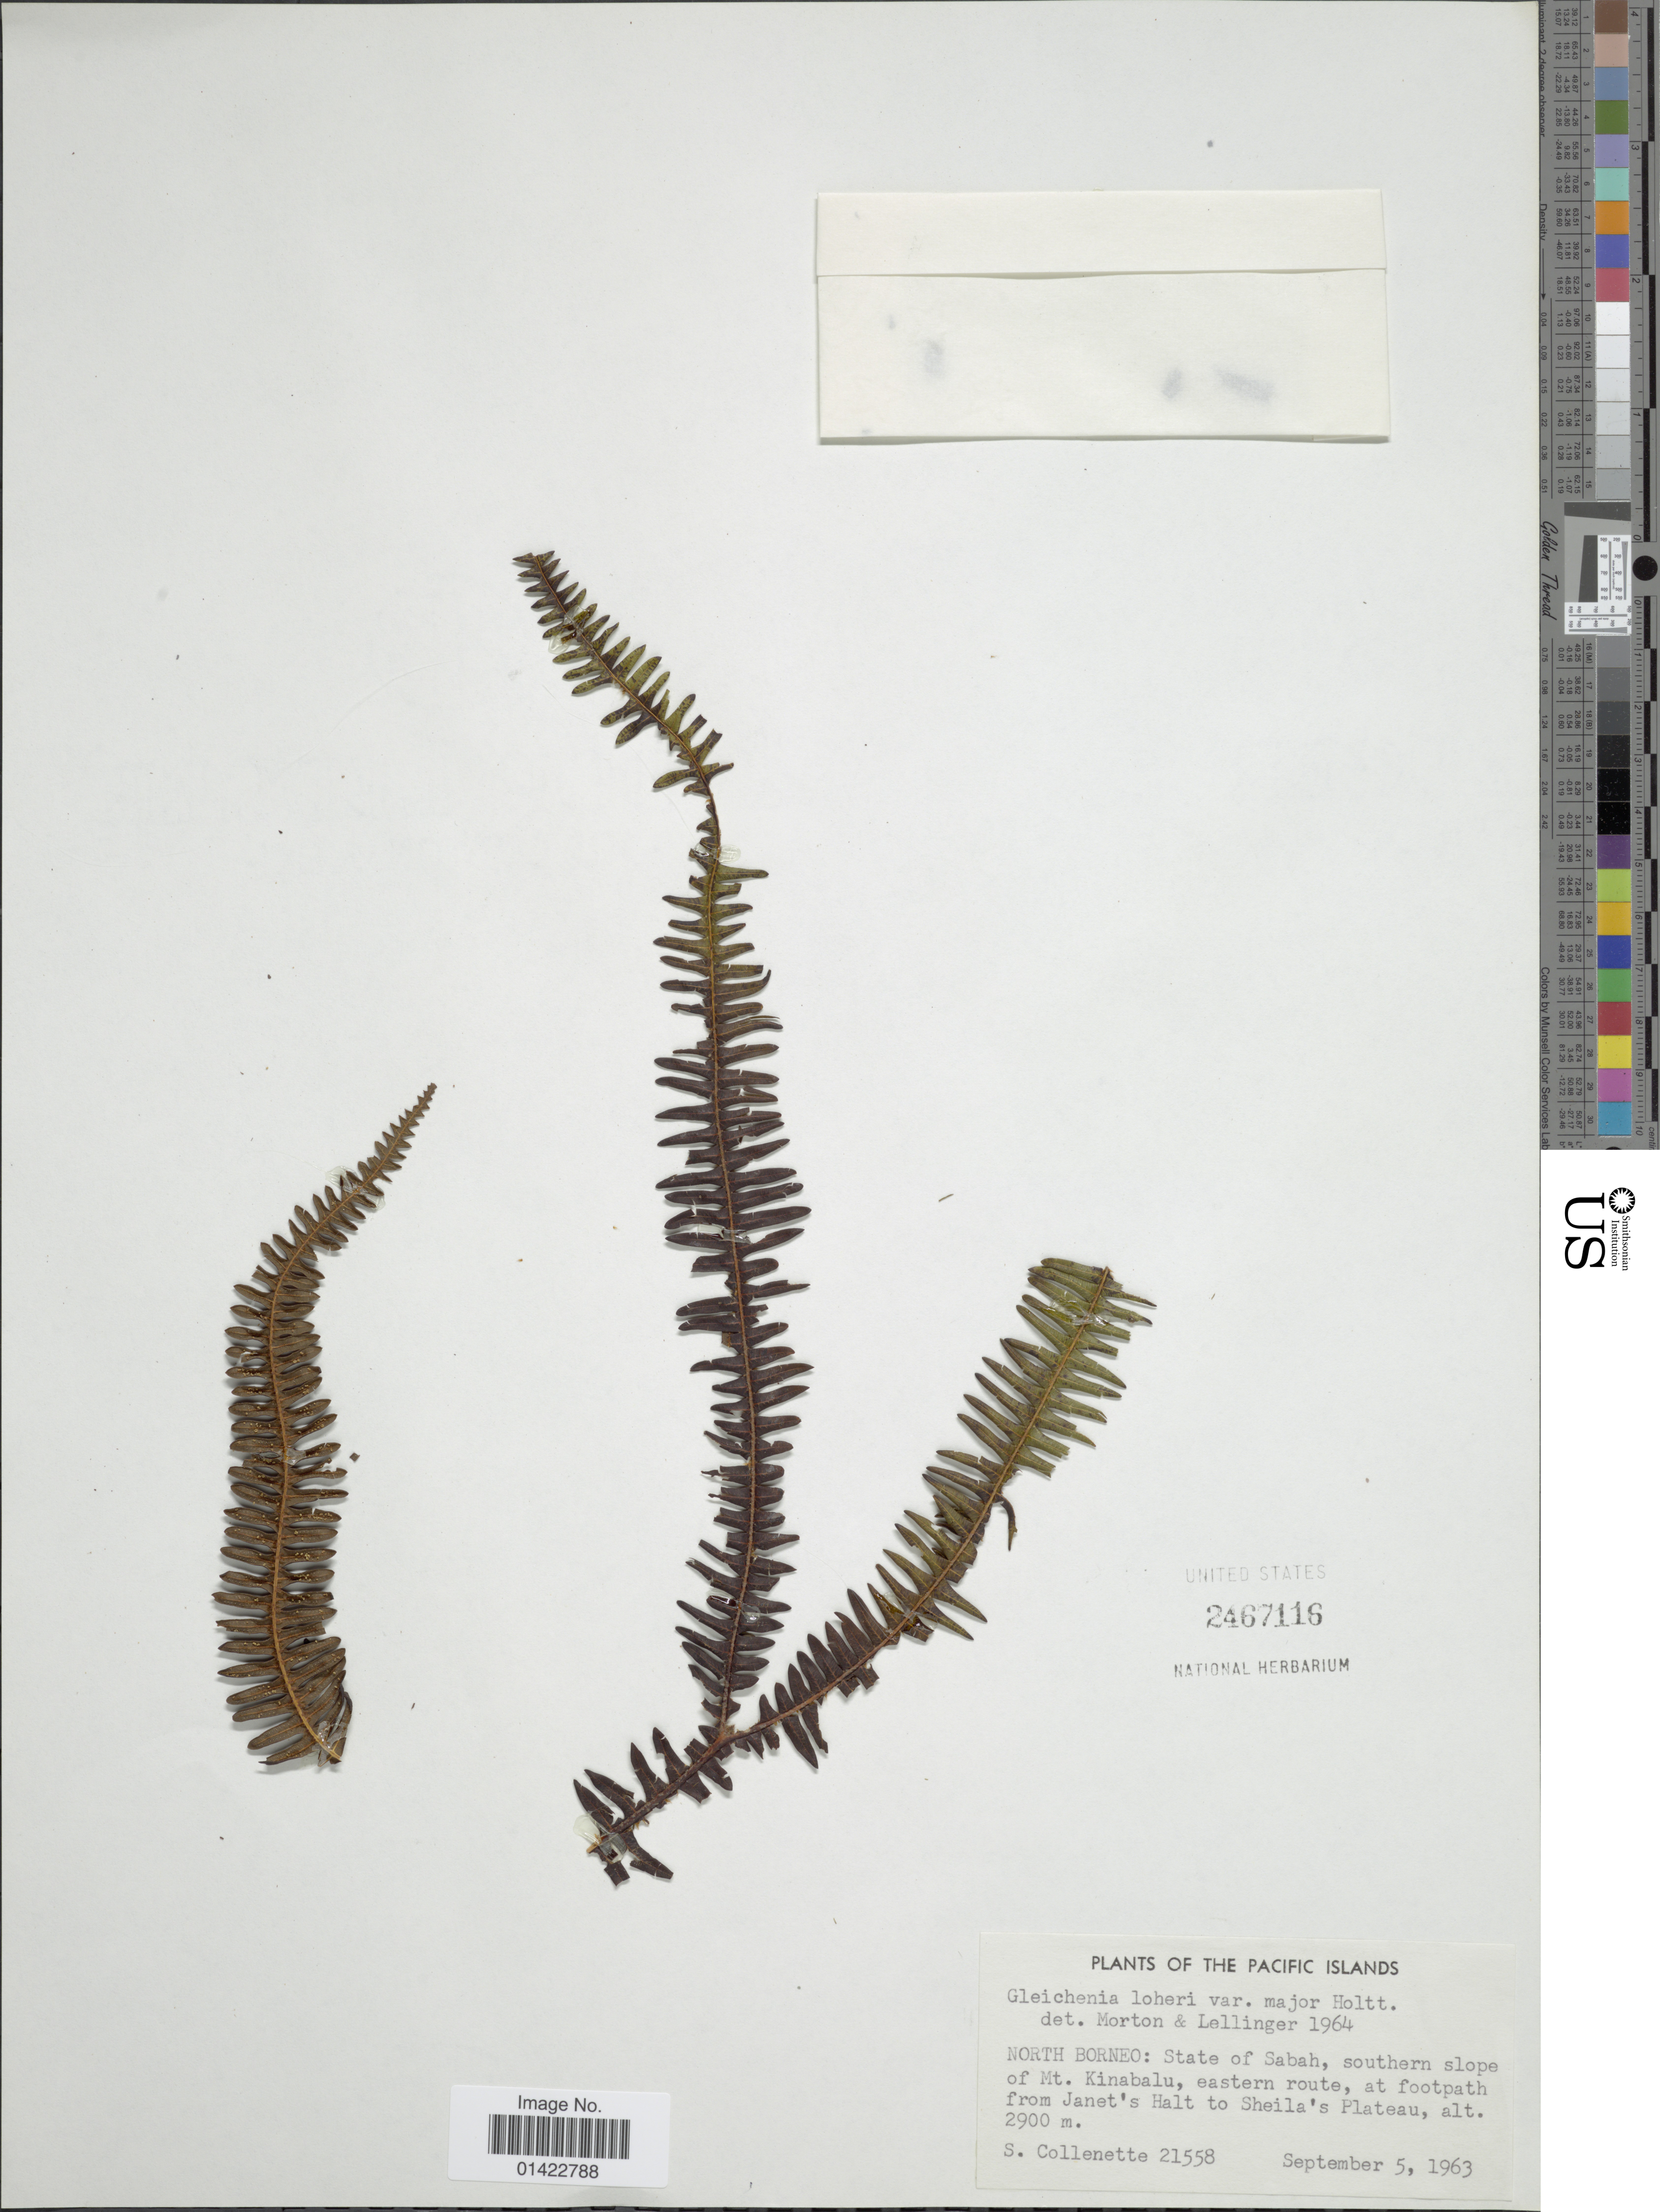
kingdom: Plantae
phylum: Tracheophyta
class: Polypodiopsida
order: Gleicheniales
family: Gleicheniaceae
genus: Sticherus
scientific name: Sticherus loheri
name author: (Christ) Copel.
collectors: S. Collenette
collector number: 21558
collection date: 1963-09-05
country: Malaysia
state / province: Sabah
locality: Pacific Islands. North Borneo: State of Sabah, southern slope of Mt. Kinabalu, eastern route at footpath from Janet's Halt to Sheila's Plateau.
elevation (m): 2900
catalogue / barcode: US 2467116